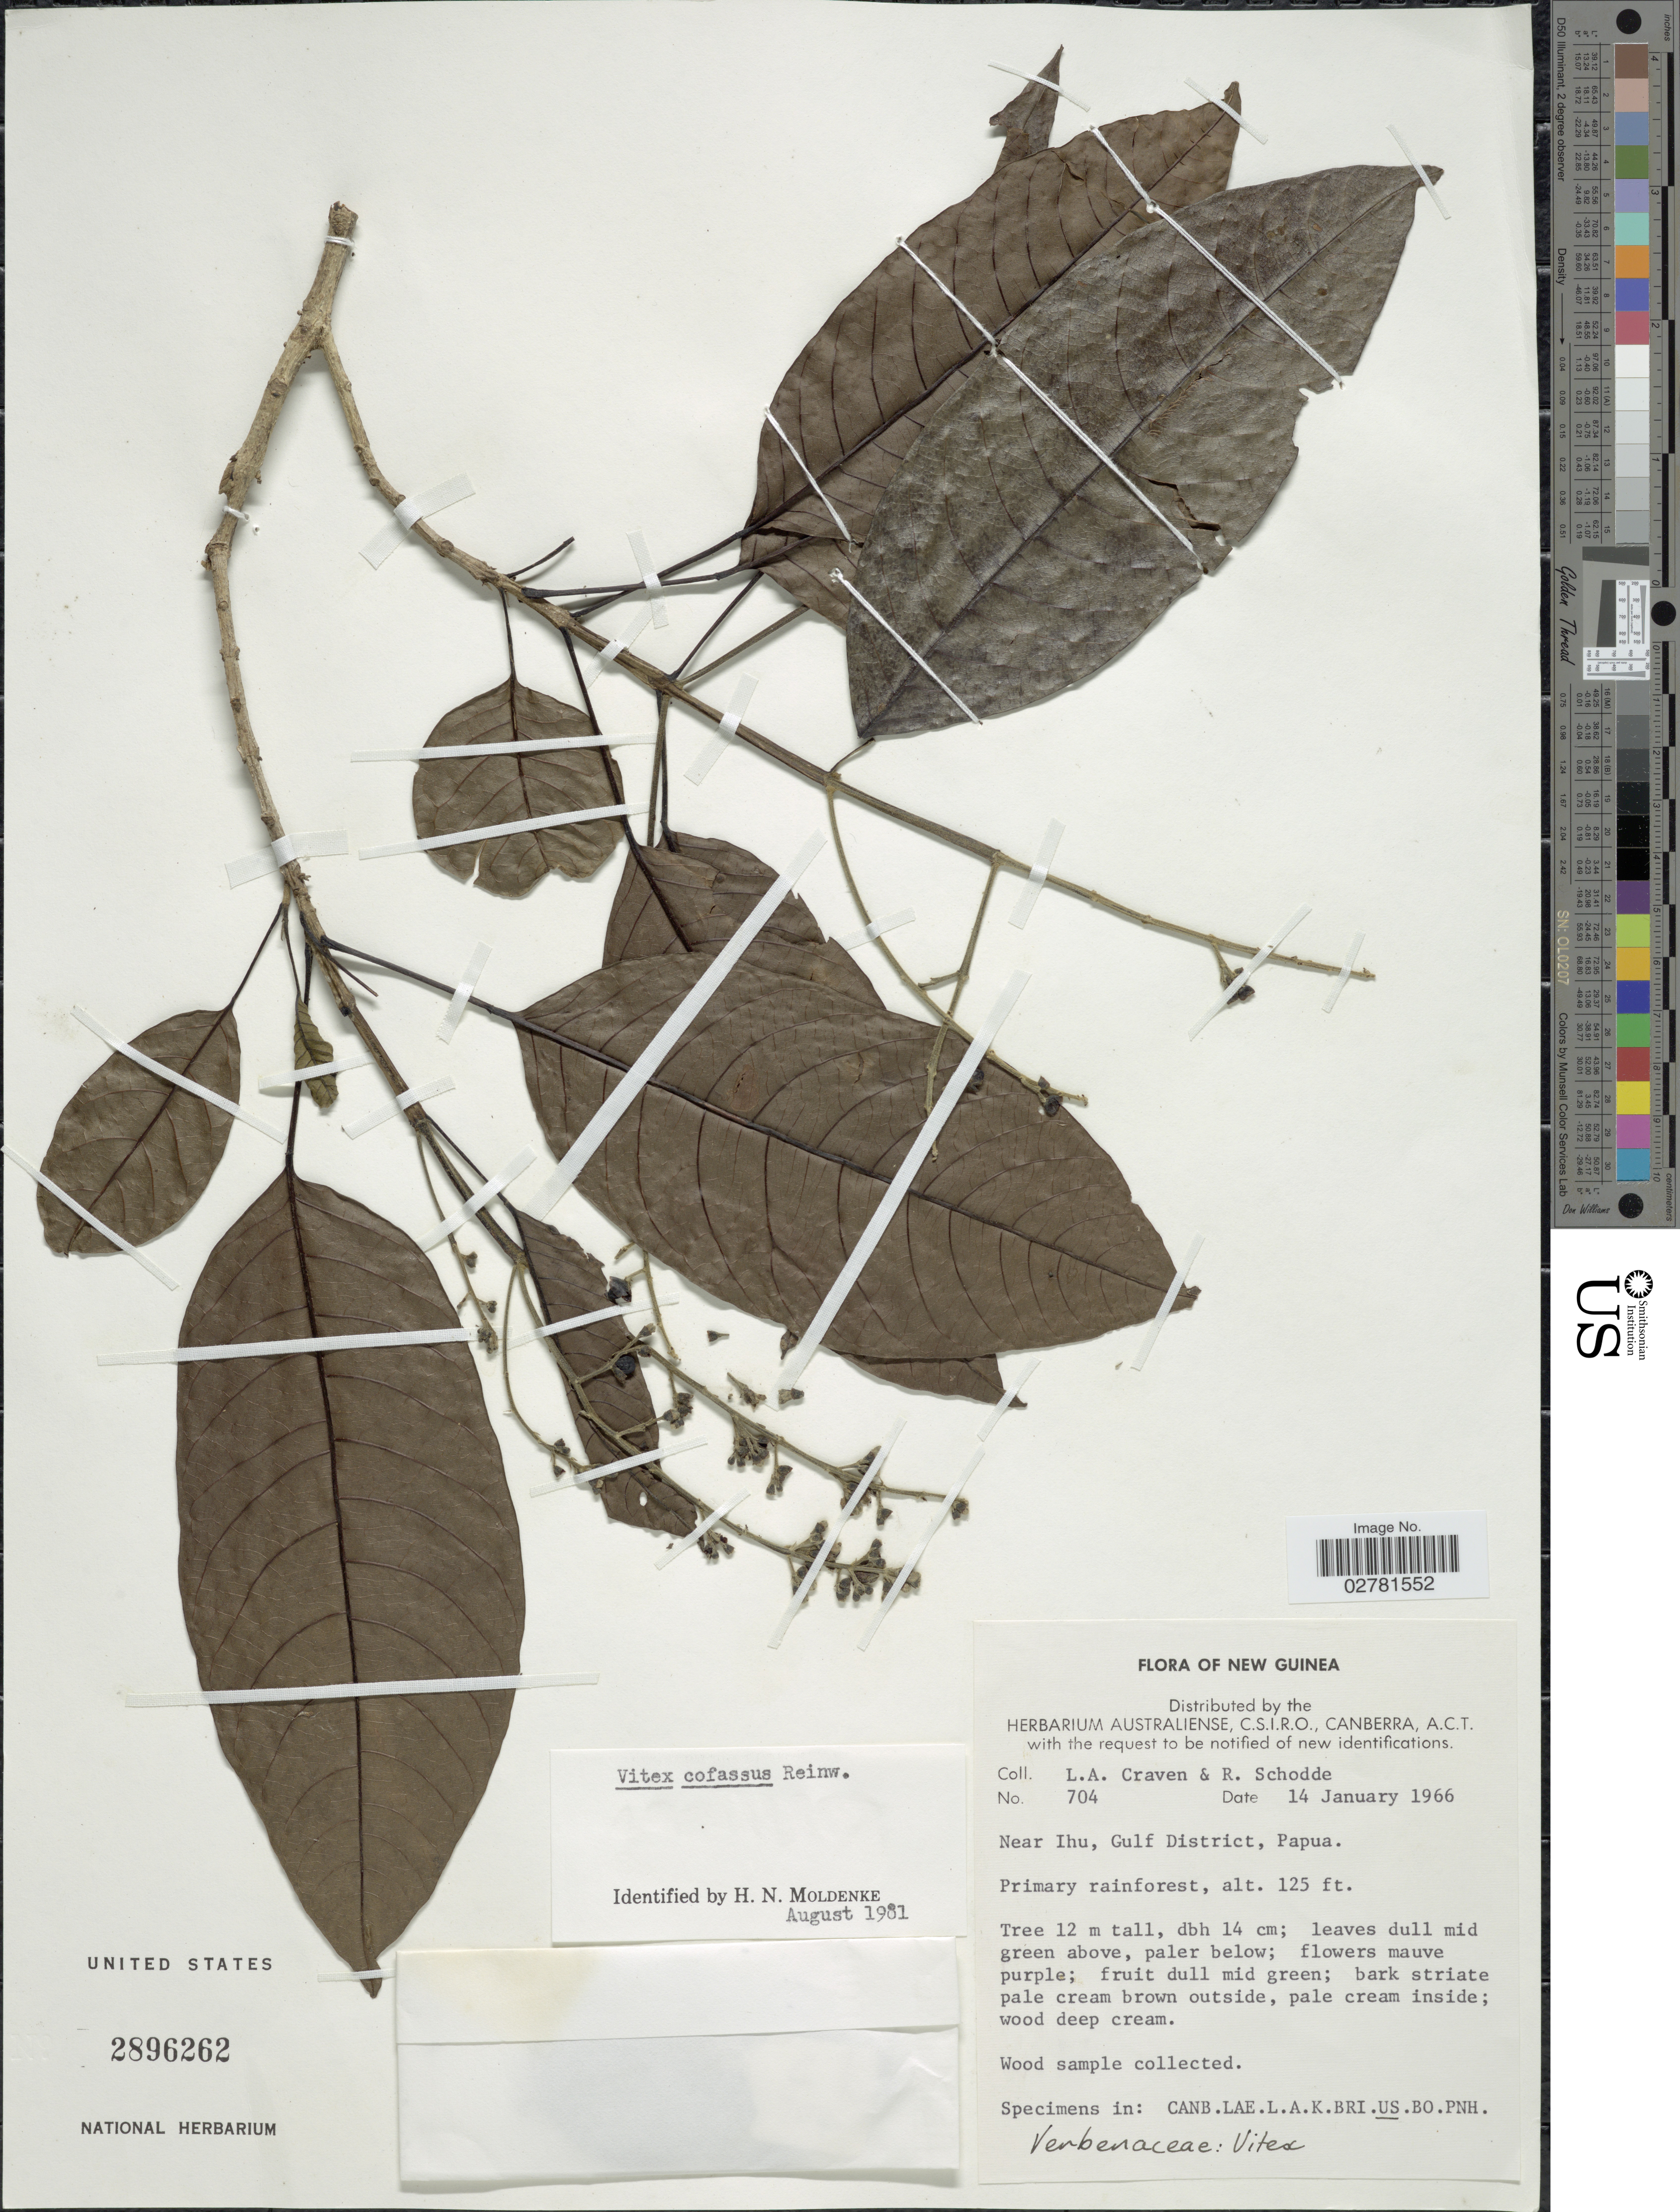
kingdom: Plantae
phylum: Tracheophyta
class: Magnoliopsida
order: Lamiales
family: Lamiaceae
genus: Vitex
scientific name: Vitex cofassus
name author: Reinw. ex Blume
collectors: L. A. Craven & R. Schodde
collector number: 704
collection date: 1966-01-14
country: Papua New Guinea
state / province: Gulf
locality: New Guinea. Ihu, Gulf District, Papua.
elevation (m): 38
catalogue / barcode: US 2896262